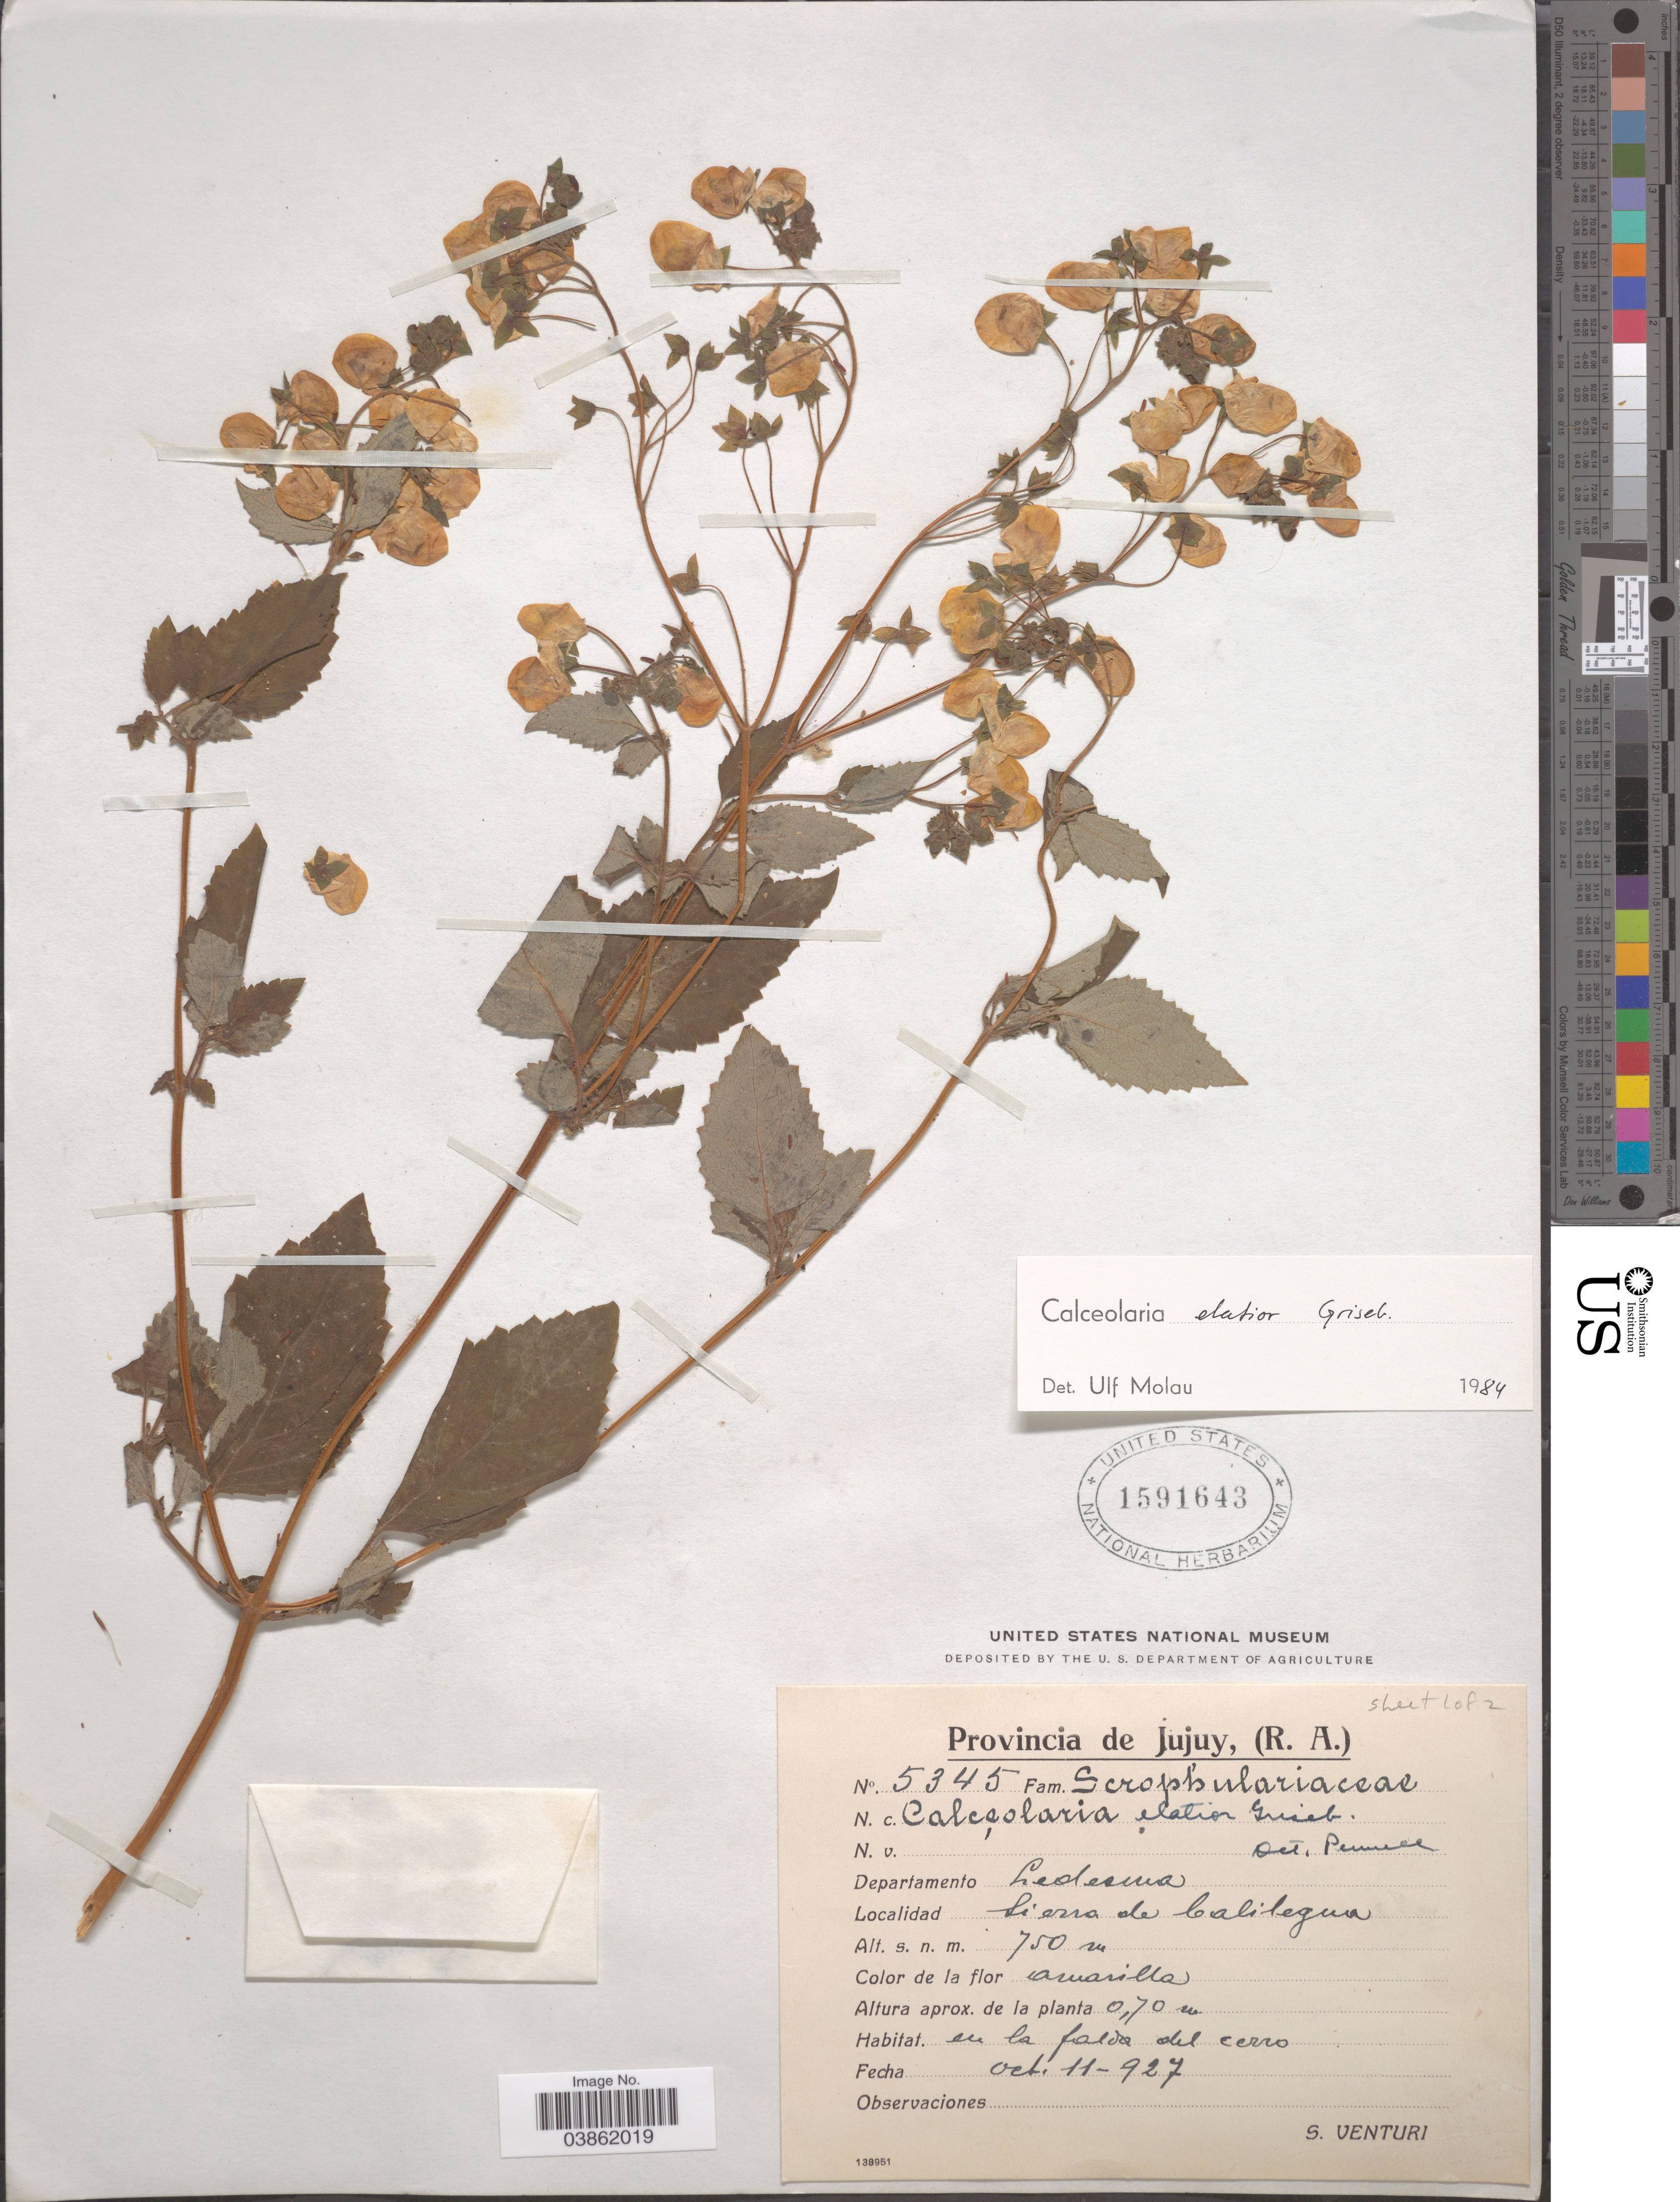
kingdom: Plantae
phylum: Tracheophyta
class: Magnoliopsida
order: Lamiales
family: Calceolariaceae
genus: Calceolaria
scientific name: Calceolaria elatior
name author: Griseb.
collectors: S. Venturi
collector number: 5345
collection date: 1927-10-11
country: Argentina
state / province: Jujuy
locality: Departamento Ledesma. Sierra de Calilegua.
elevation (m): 750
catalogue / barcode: US 1591643